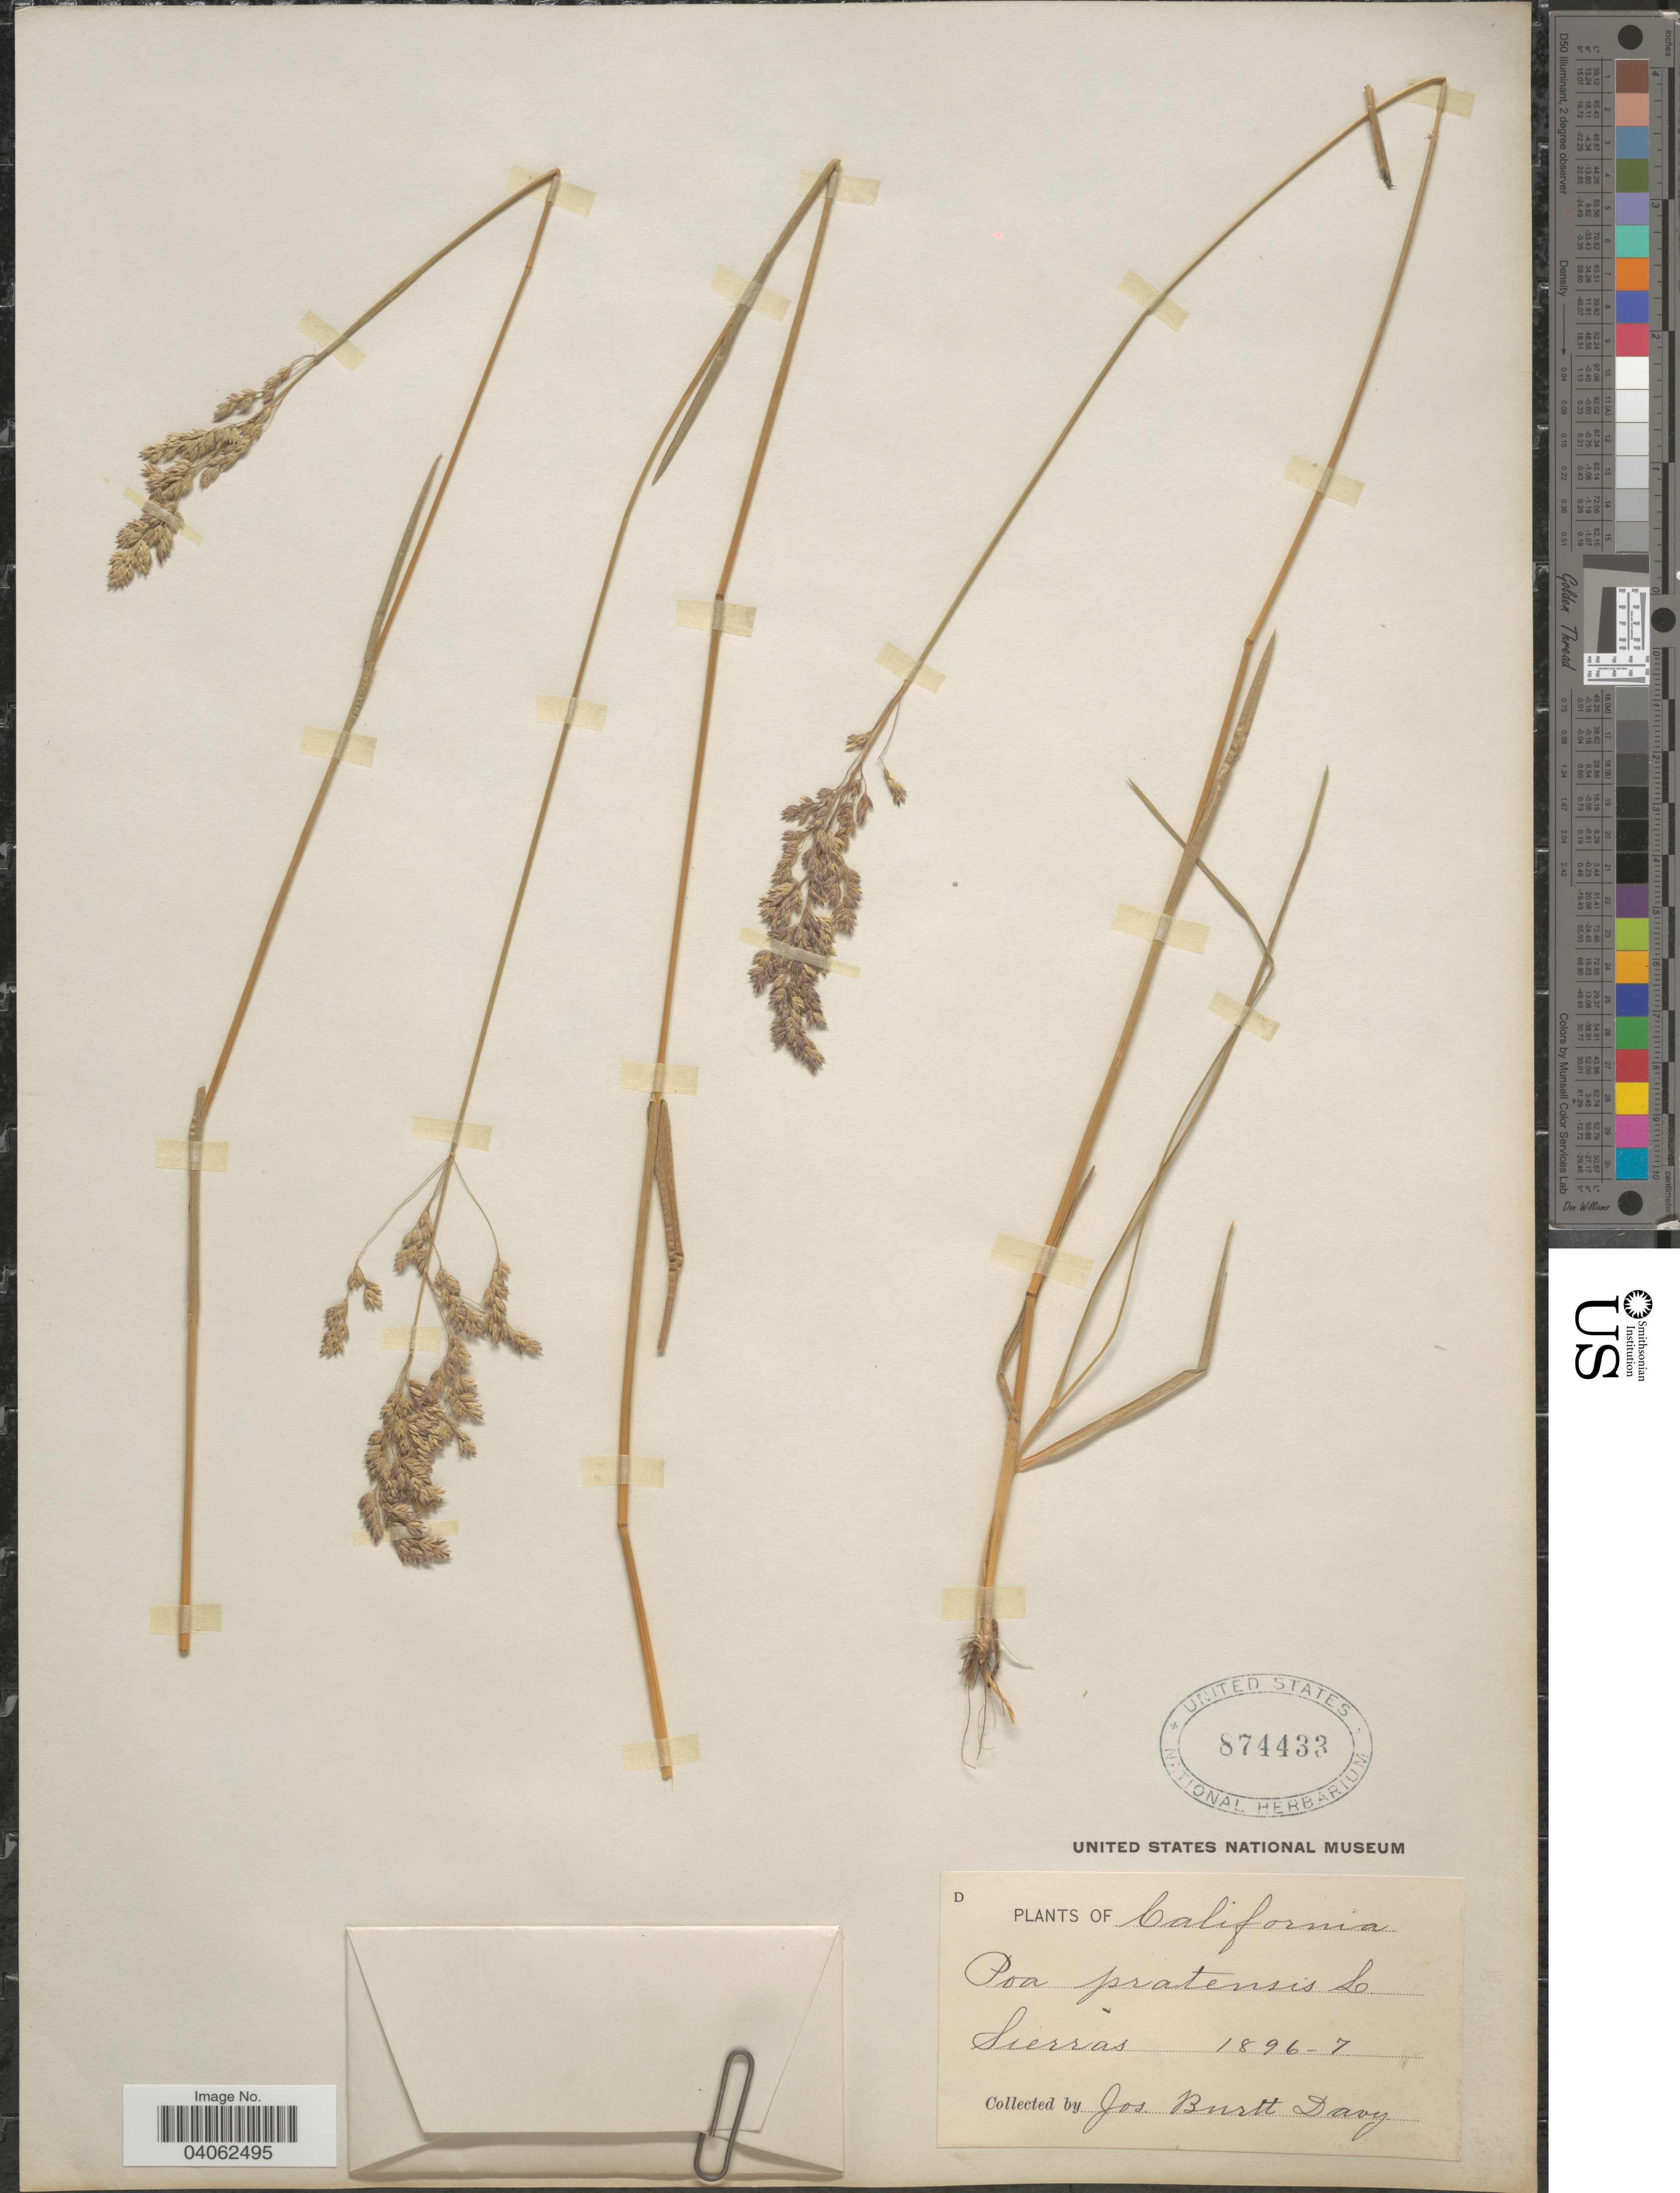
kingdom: Plantae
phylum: Tracheophyta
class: Liliopsida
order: Poales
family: Poaceae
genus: Poa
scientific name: Poa pratensis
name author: L.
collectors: J. Burtt Davy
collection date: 1896/1897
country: United States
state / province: California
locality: Sierras.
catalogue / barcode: US 874433